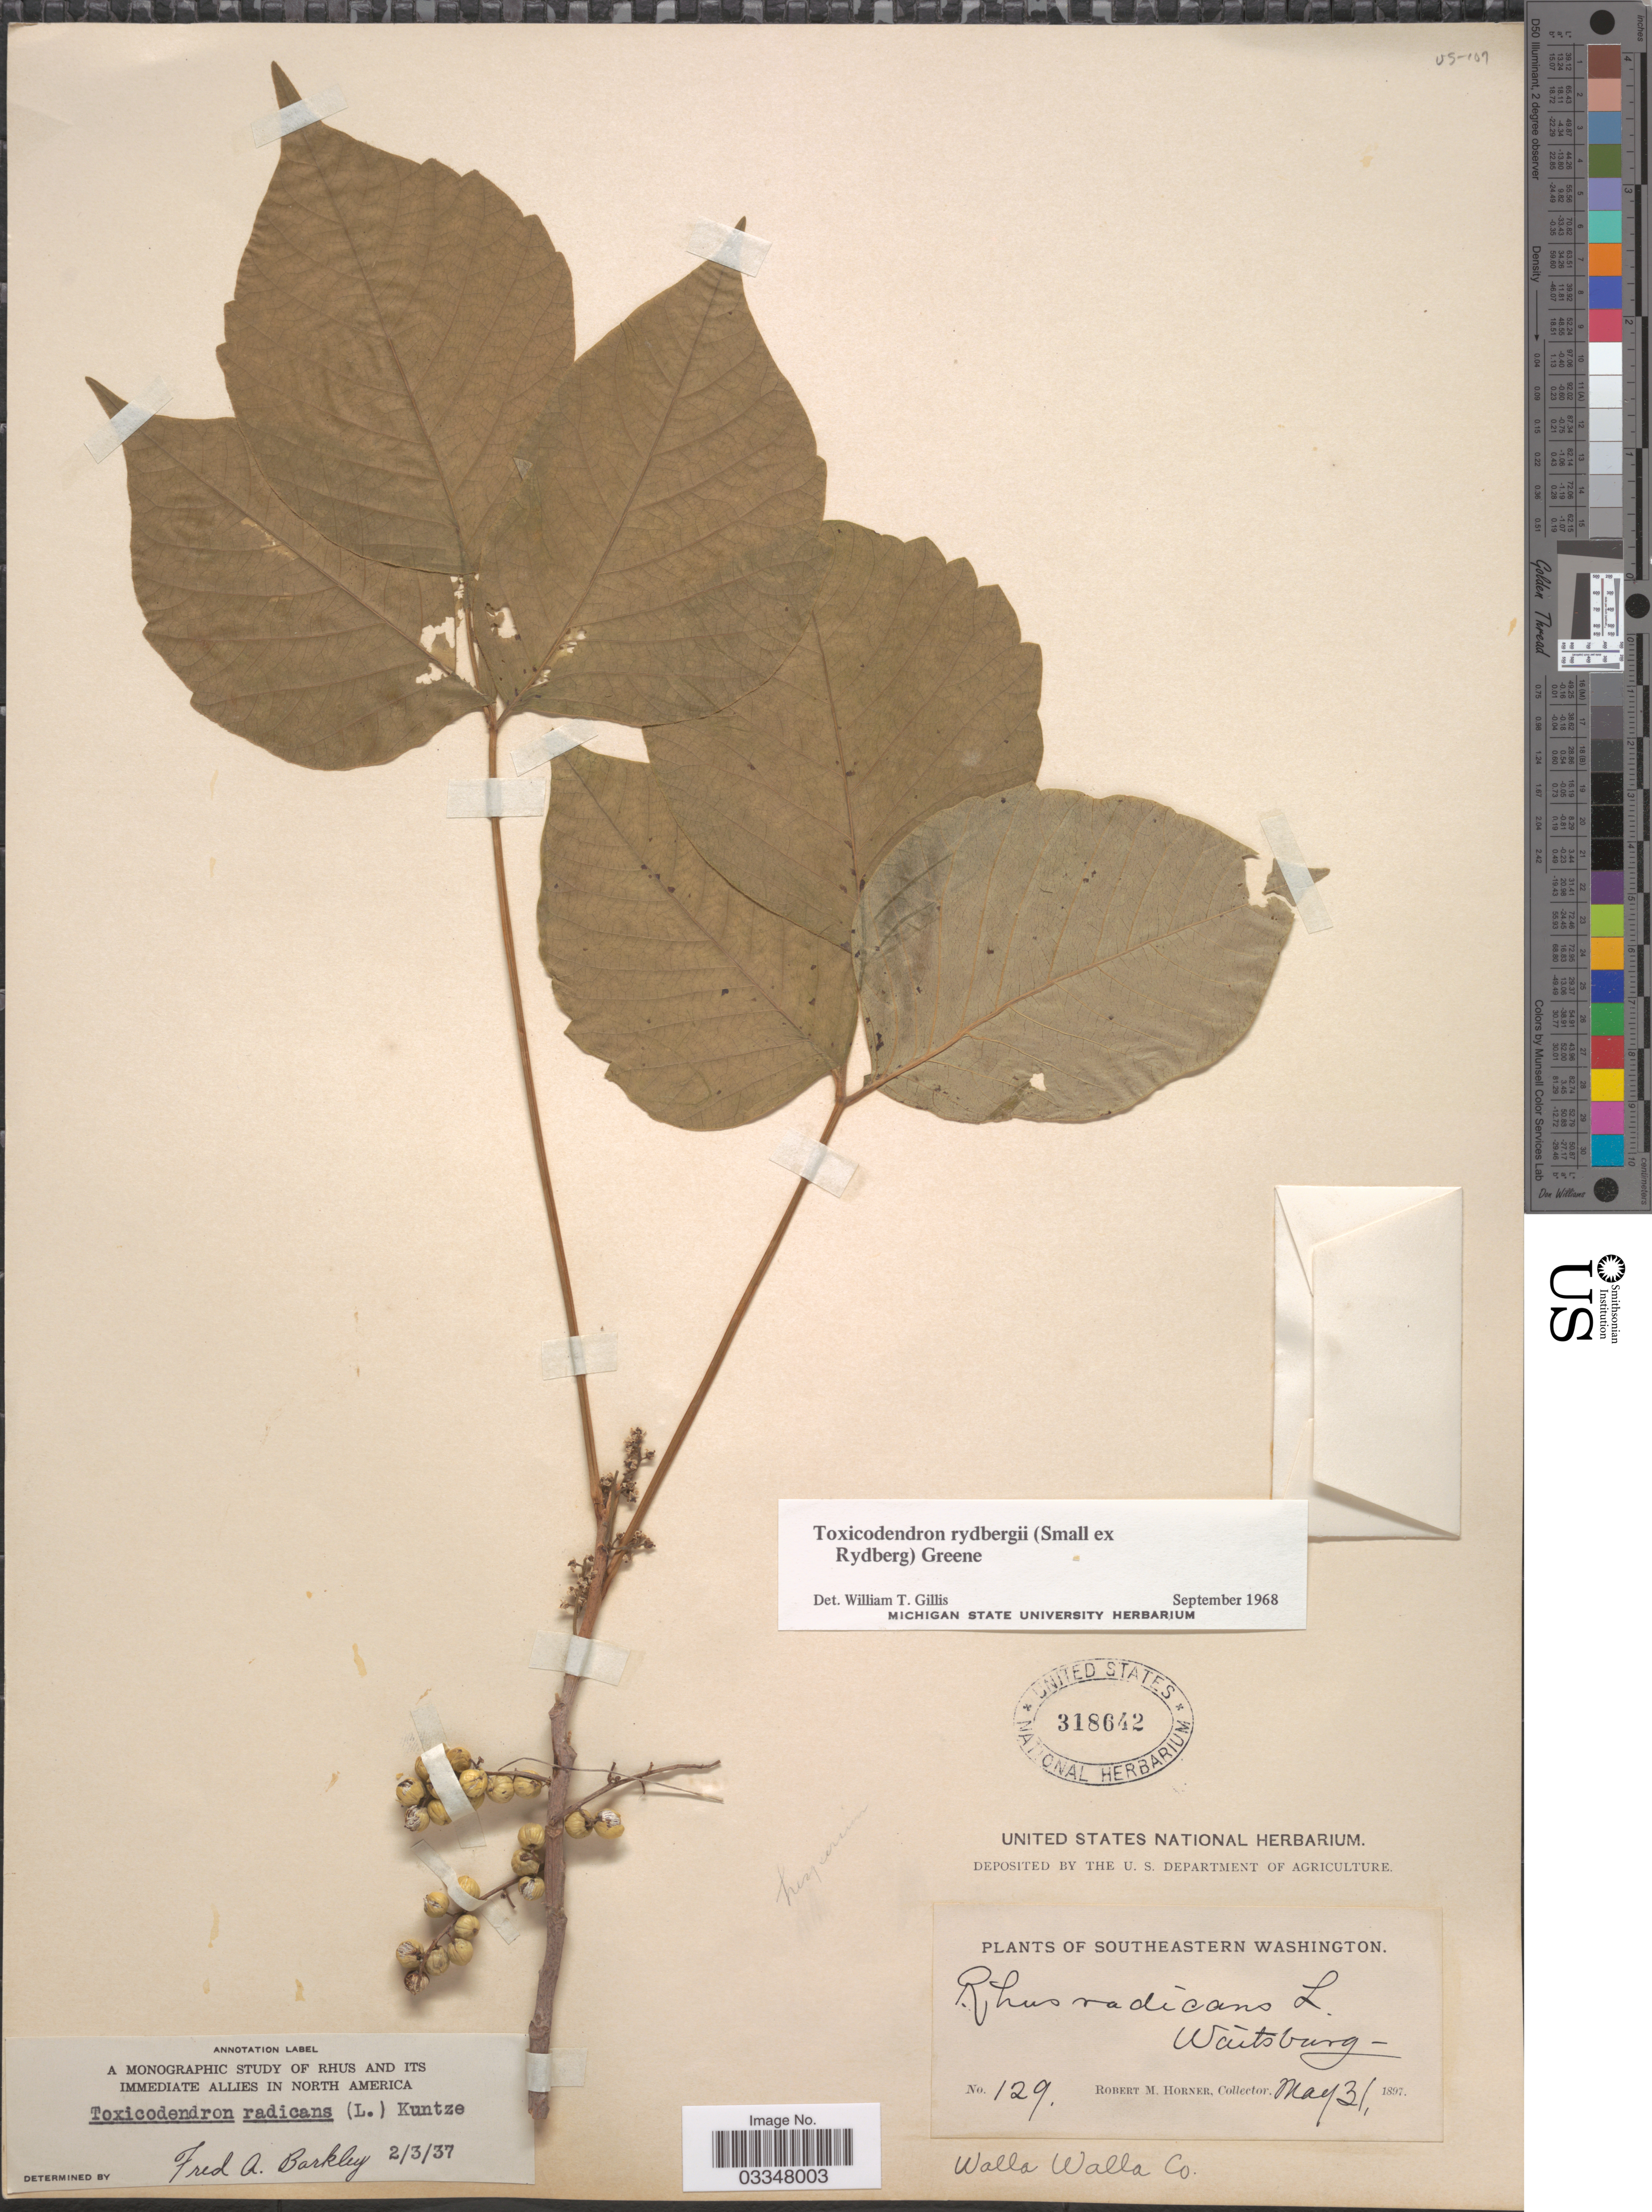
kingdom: Plantae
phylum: Tracheophyta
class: Magnoliopsida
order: Sapindales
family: Anacardiaceae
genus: Toxicodendron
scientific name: Toxicodendron radicans subsp. rydbergii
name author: (Small & Rydb.) Á. Löve & D. Löve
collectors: R. Horner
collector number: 129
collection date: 1897-05-31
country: United States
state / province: Washington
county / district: Walla Walla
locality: Southeastern Washington. Waitsburg. Walla Walla Co.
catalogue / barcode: US 318642